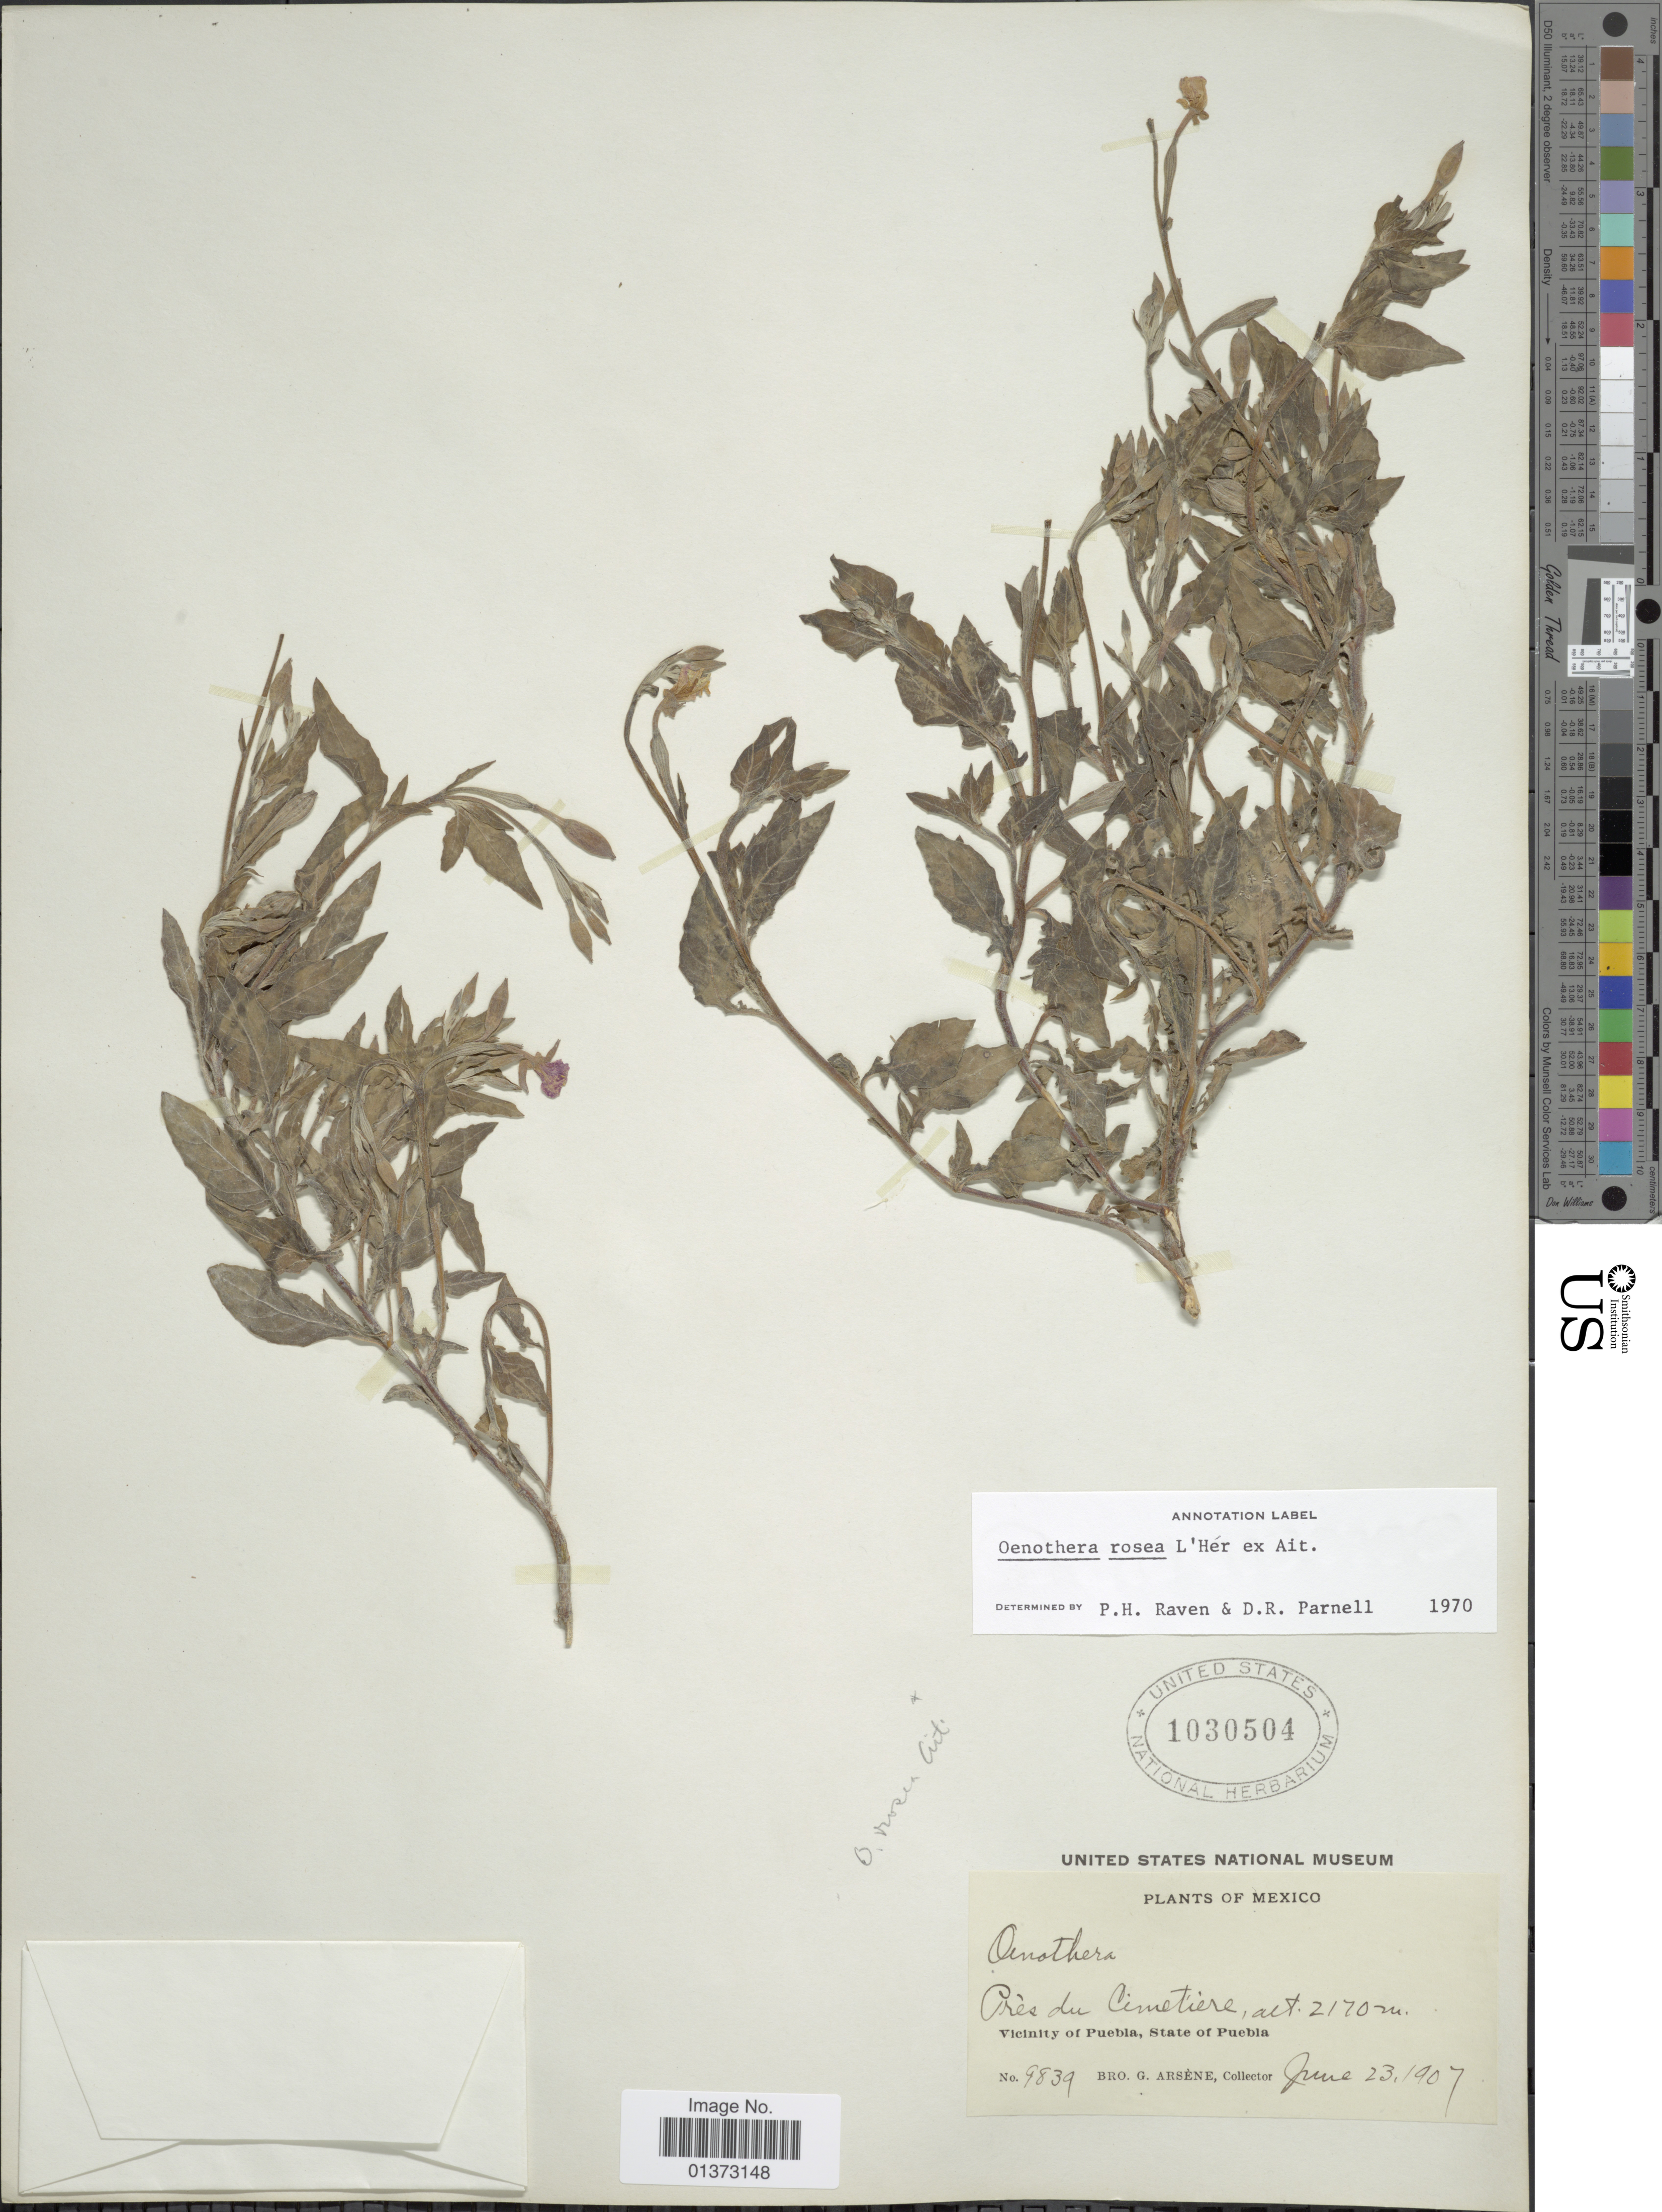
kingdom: Plantae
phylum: Tracheophyta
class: Magnoliopsida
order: Myrtales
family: Onagraceae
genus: Oenothera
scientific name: Oenothera rosea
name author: L'Hér. ex Aiton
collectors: Bro. G. Arsène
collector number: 9839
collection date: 1907-06-23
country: Mexico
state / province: Puebla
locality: Près de Cimetiére [Near cemetary] - Vicinity of Puebla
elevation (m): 2170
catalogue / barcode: US 1030504